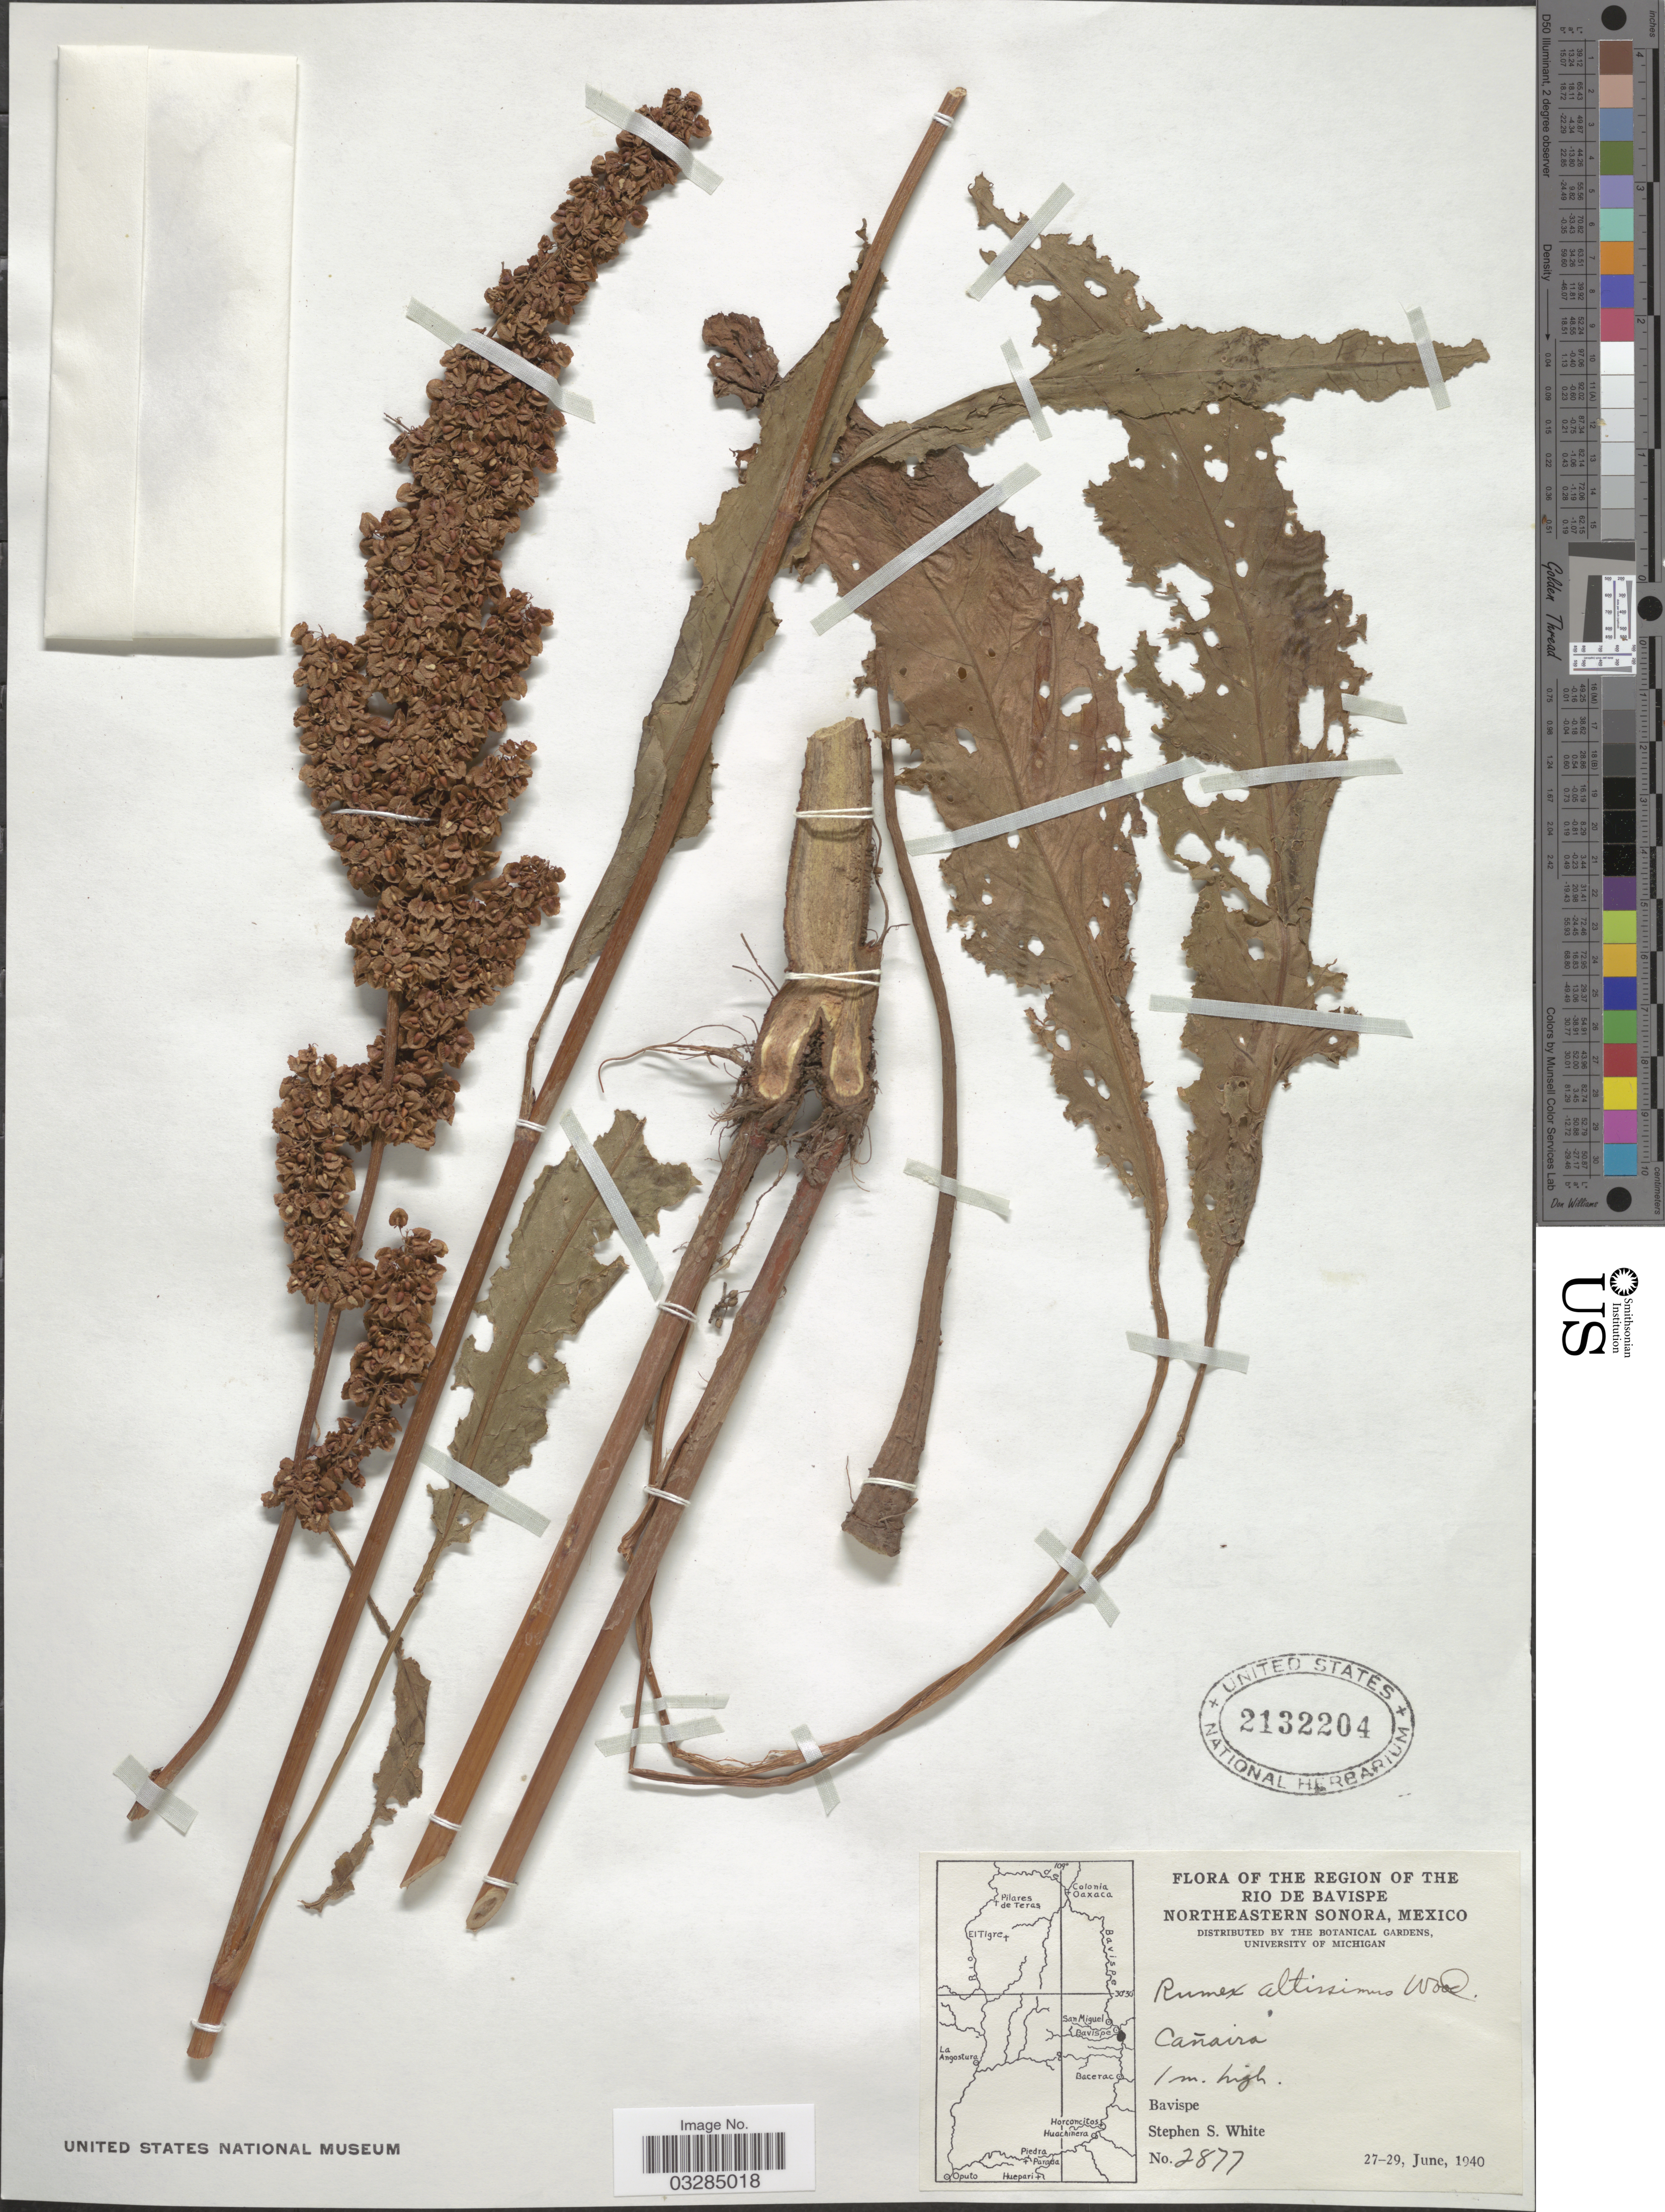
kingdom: Plantae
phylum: Tracheophyta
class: Magnoliopsida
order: Caryophyllales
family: Polygonaceae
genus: Rumex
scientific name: Rumex altissimus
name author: Alph. Wood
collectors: S. S. White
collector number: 2877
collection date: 1940-06-27/1940-06-29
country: Mexico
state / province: Sonora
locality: The Region of the Rio de Bavispe. Northeastern Sonora. Bavispe.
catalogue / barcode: US 2132204